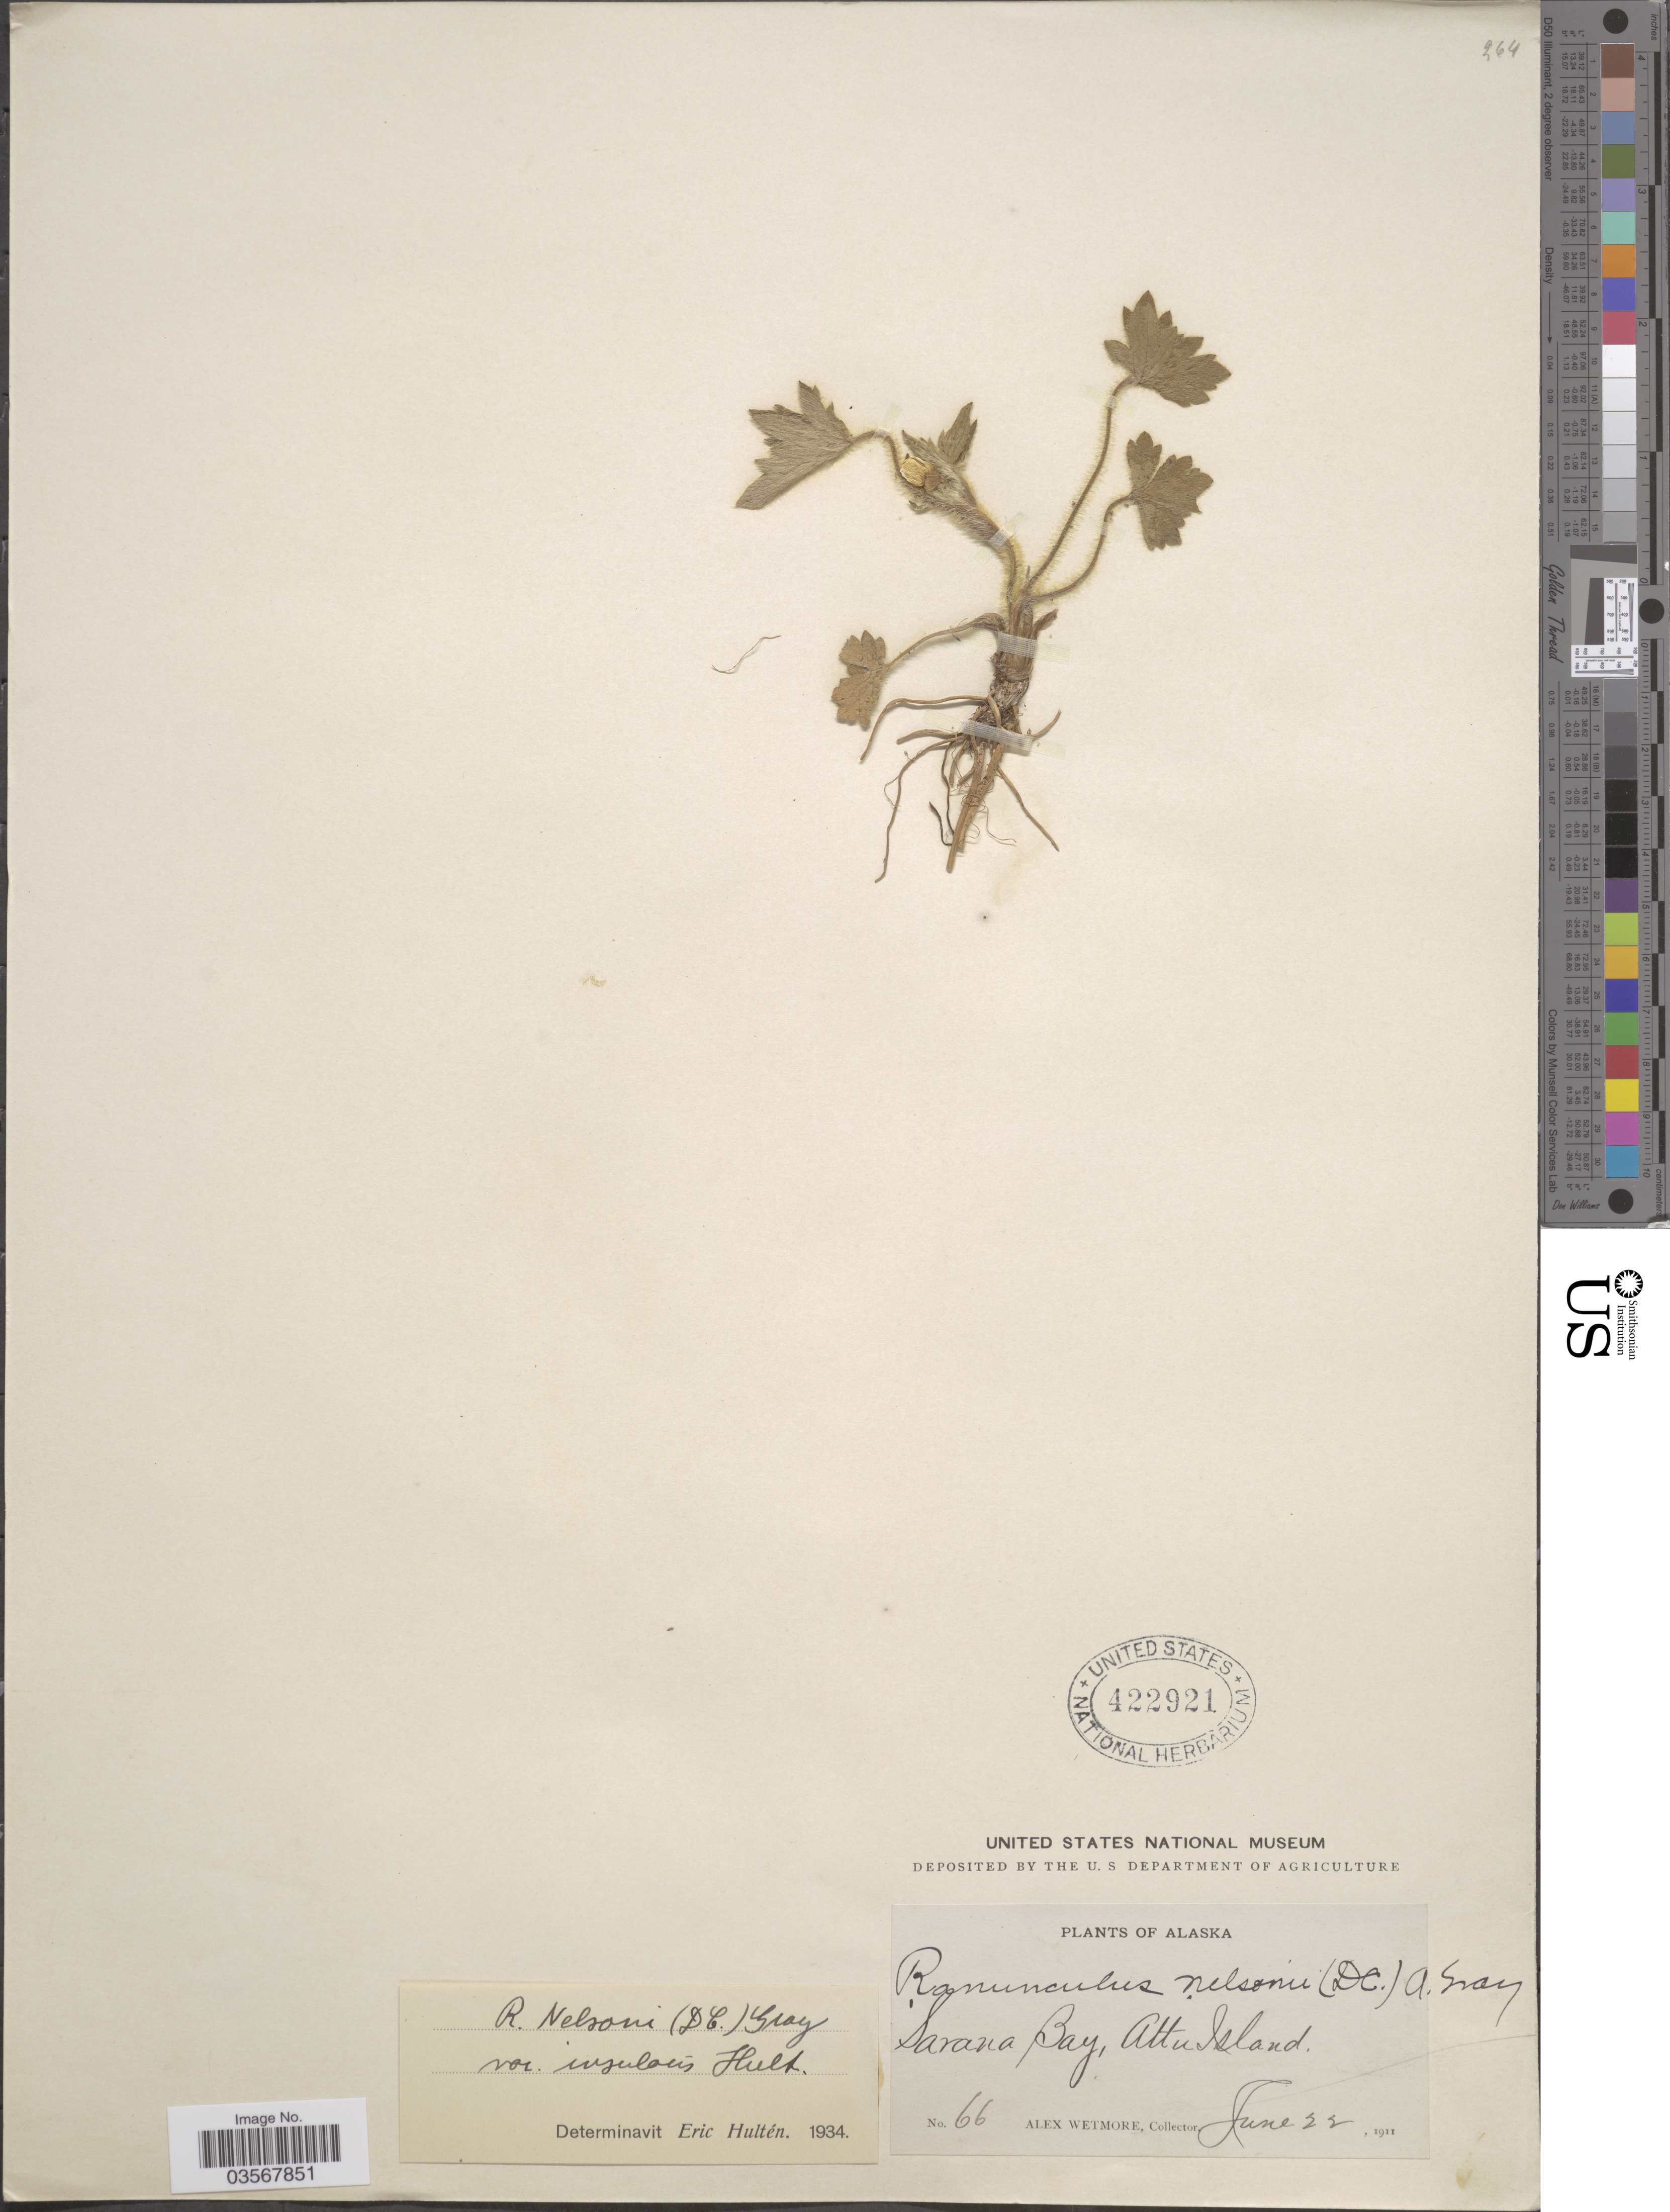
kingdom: Plantae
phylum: Tracheophyta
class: Magnoliopsida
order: Ranunculales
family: Ranunculaceae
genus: Ranunculus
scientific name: Ranunculus occidentalis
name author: Nutt.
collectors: A. Wetmore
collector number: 66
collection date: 1911-06-22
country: United States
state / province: Alaska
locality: Sarana Bay, Attu Island.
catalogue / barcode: US 422921